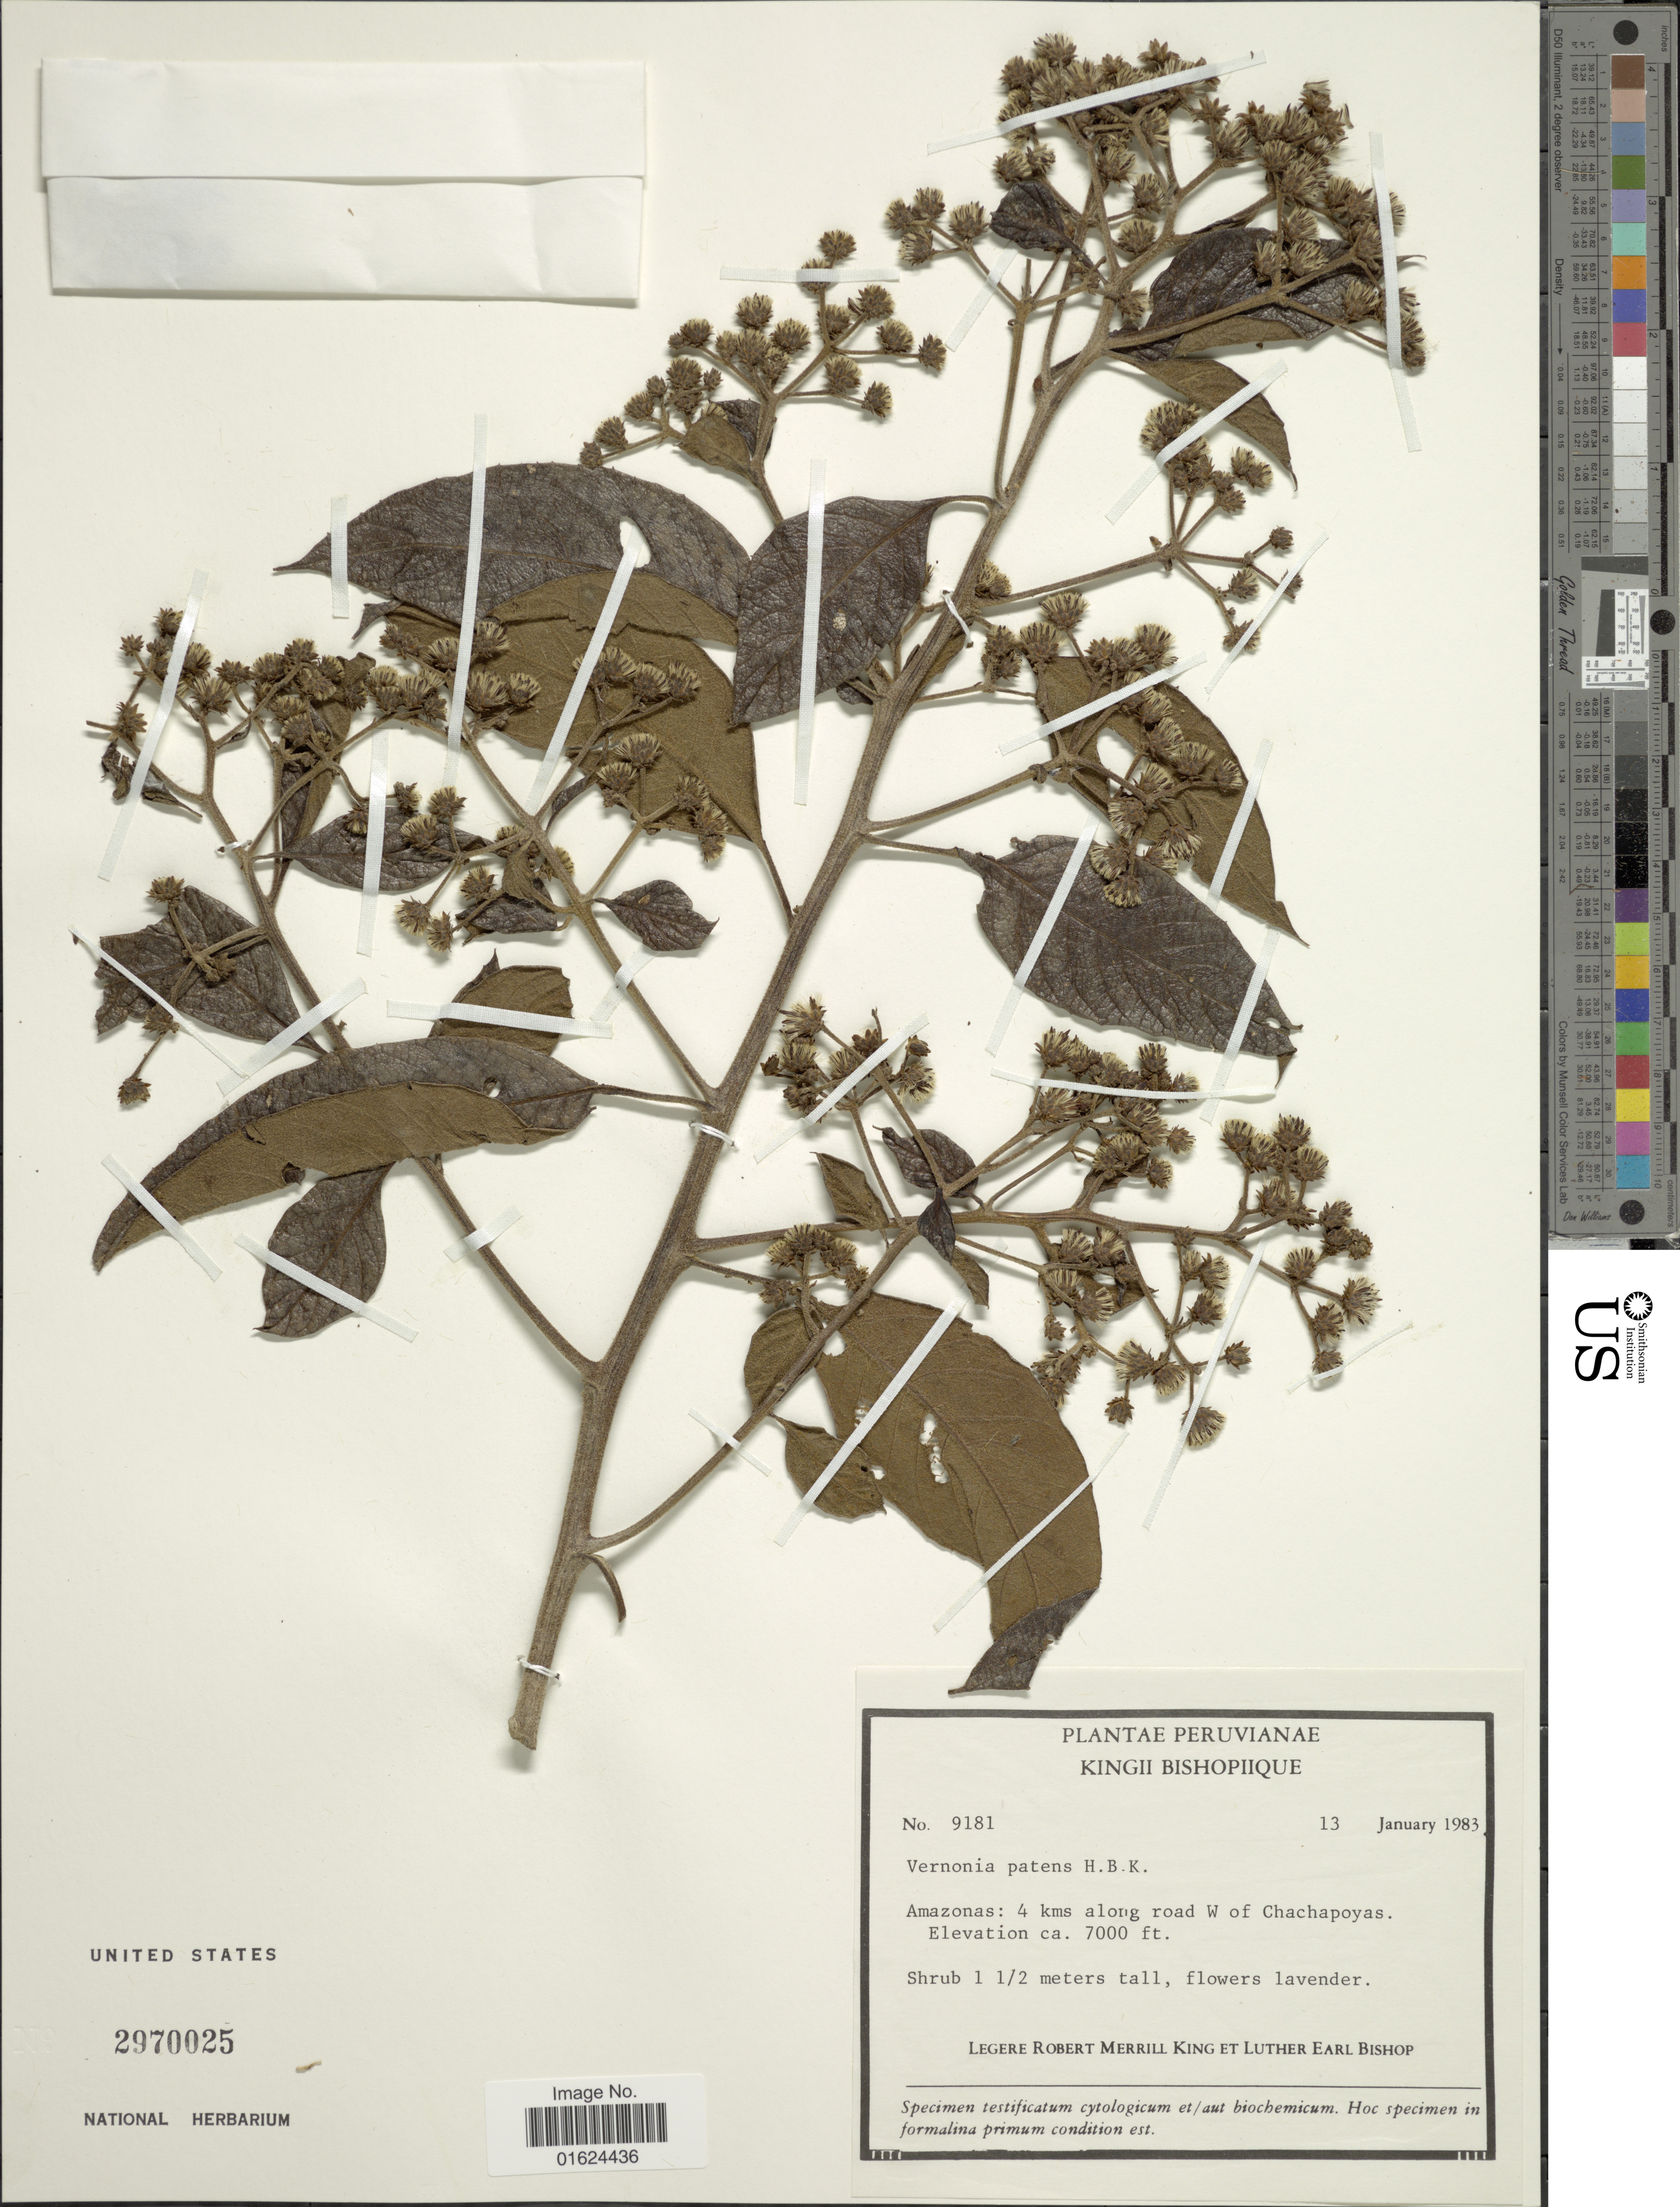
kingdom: Plantae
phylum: Tracheophyta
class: Magnoliopsida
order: Asterales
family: Asteraceae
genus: Vernonanthura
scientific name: Vernonanthura patens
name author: (Kunth) H. Rob.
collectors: R. M. King & L. E. Bishop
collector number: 9181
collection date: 1983-01-13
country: Peru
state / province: Amazonas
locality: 4 kms along road W of Chachapoyas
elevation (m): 2134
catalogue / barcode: US 2970025